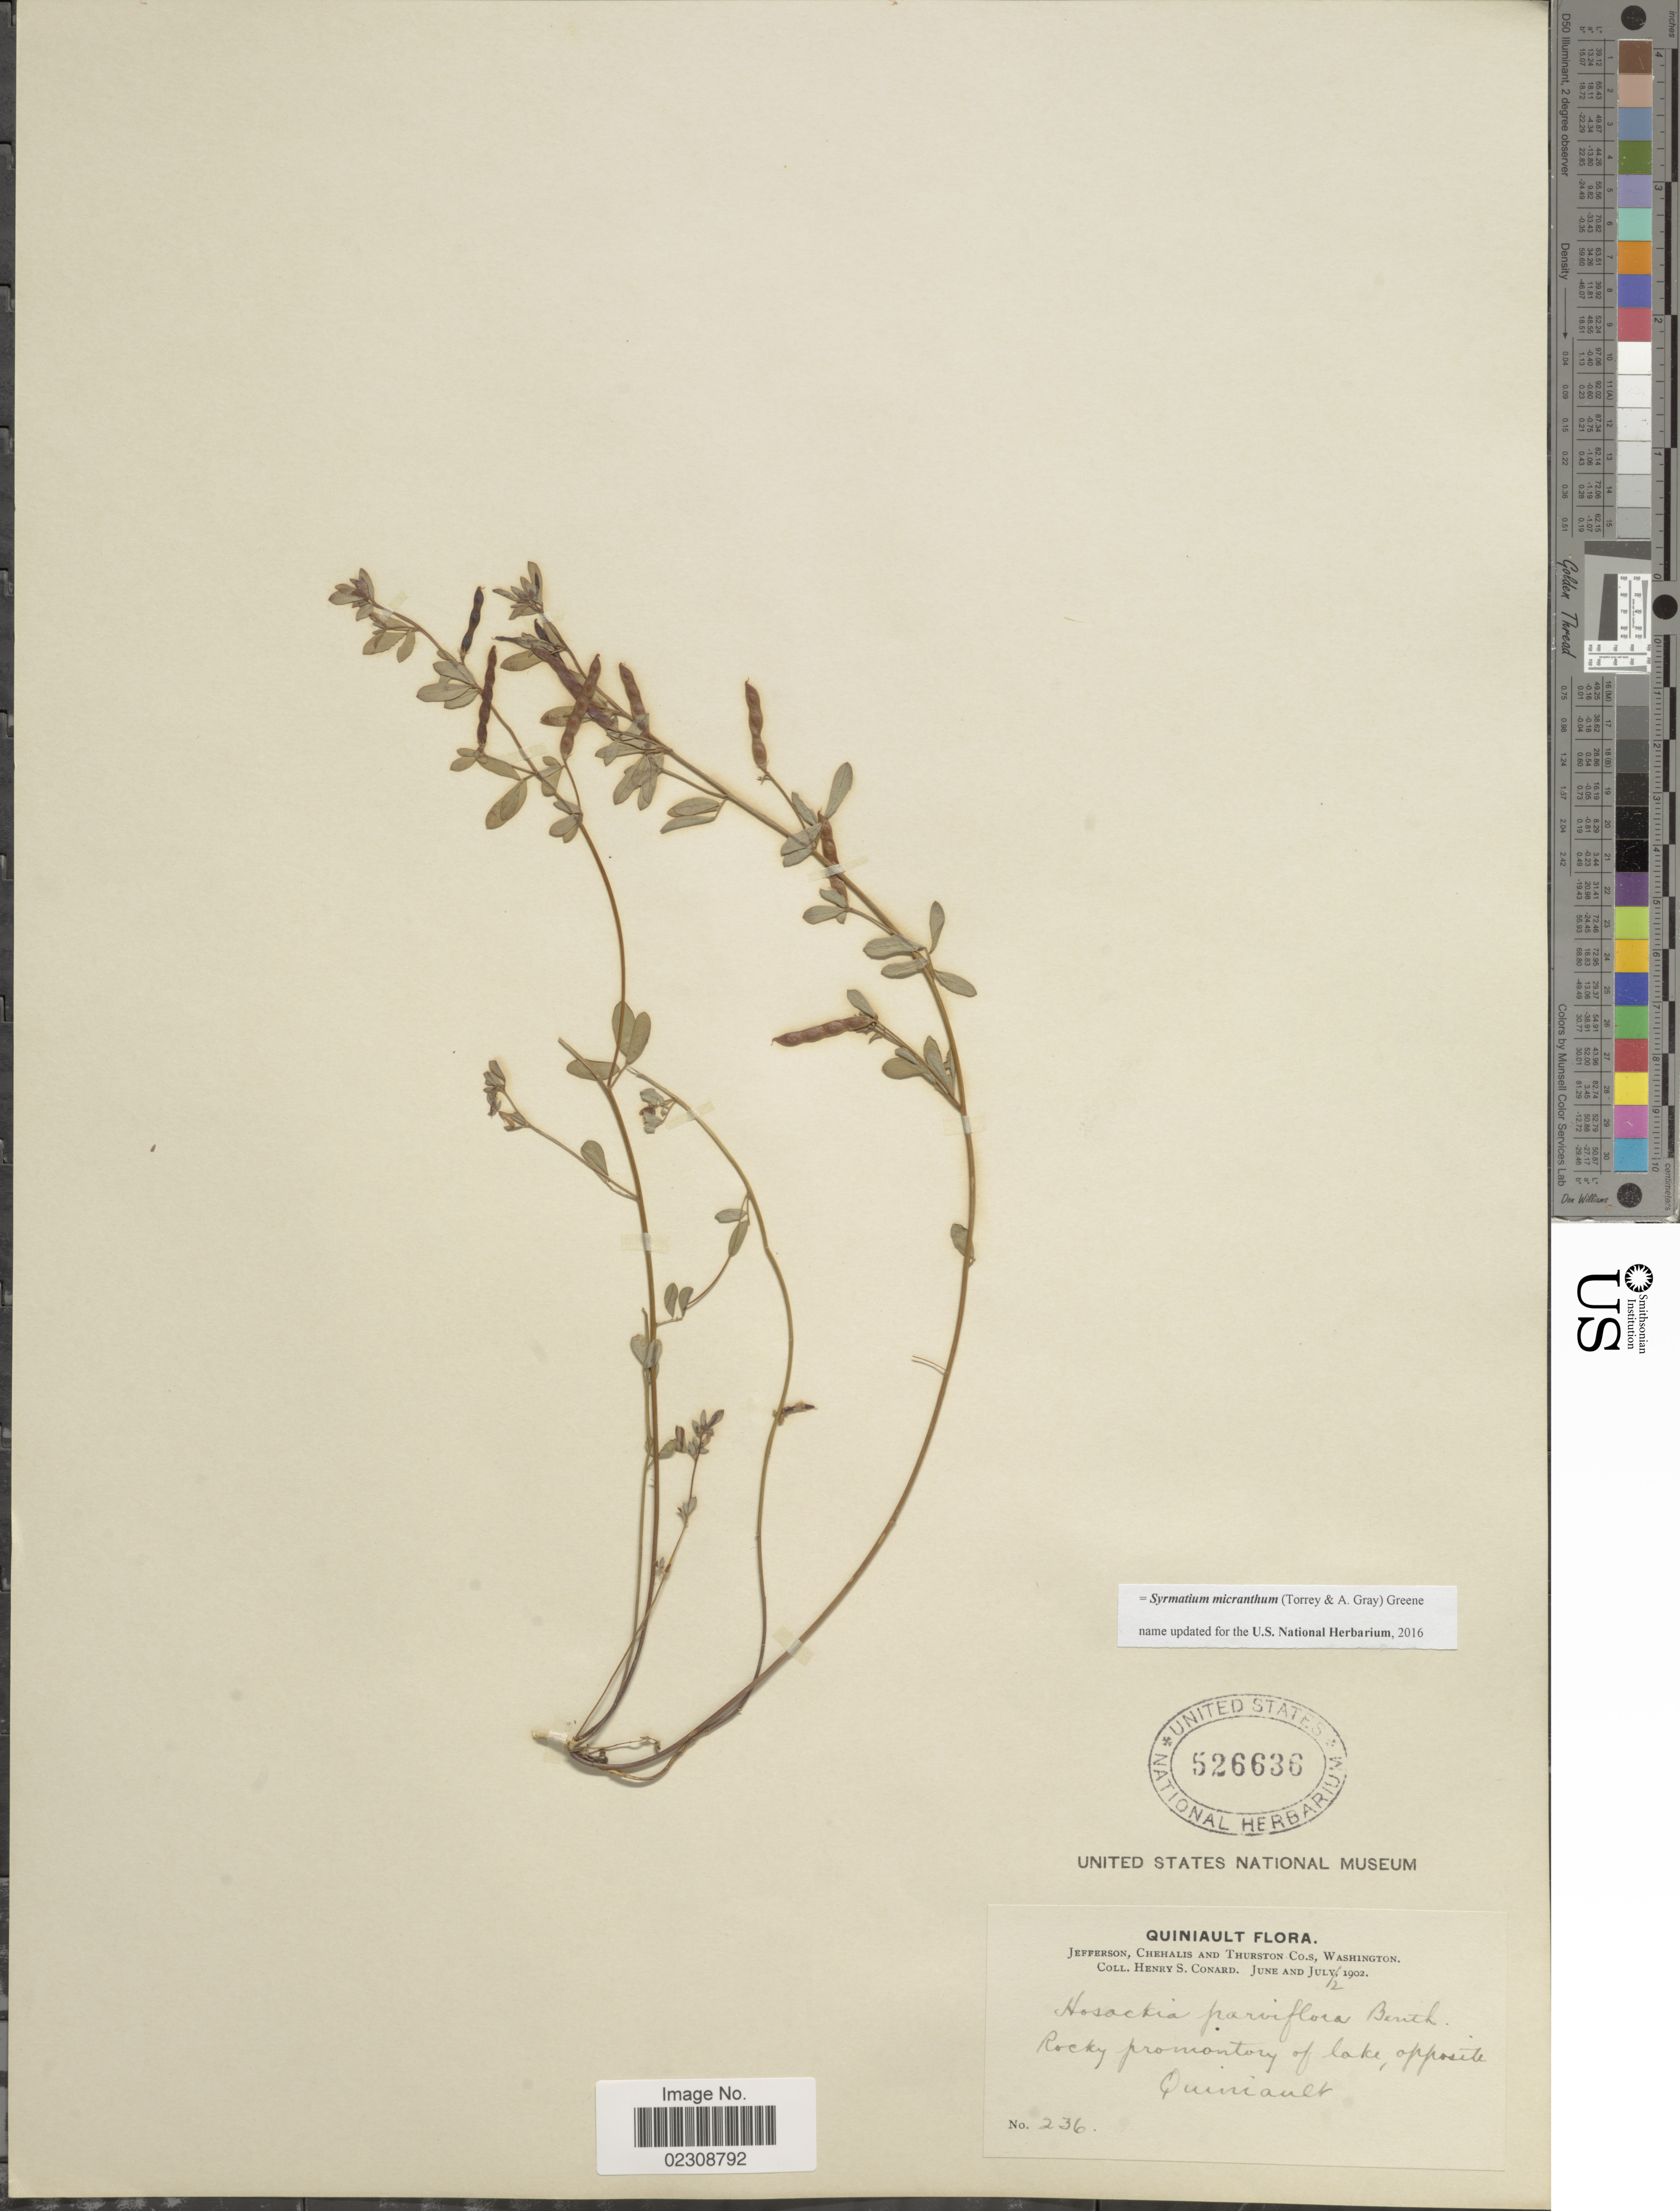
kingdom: Plantae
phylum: Tracheophyta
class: Magnoliopsida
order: Fabales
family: Fabaceae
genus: Syrmatium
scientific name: Syrmatium micranthum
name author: (Torr. & A. Gray) Greene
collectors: H. S. Conard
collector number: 236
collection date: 1902-07-02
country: United States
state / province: Washington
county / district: Thurston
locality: Opposite Quiniault. Jefferson, Chehalis and Thurston Co.s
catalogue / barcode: US 526636